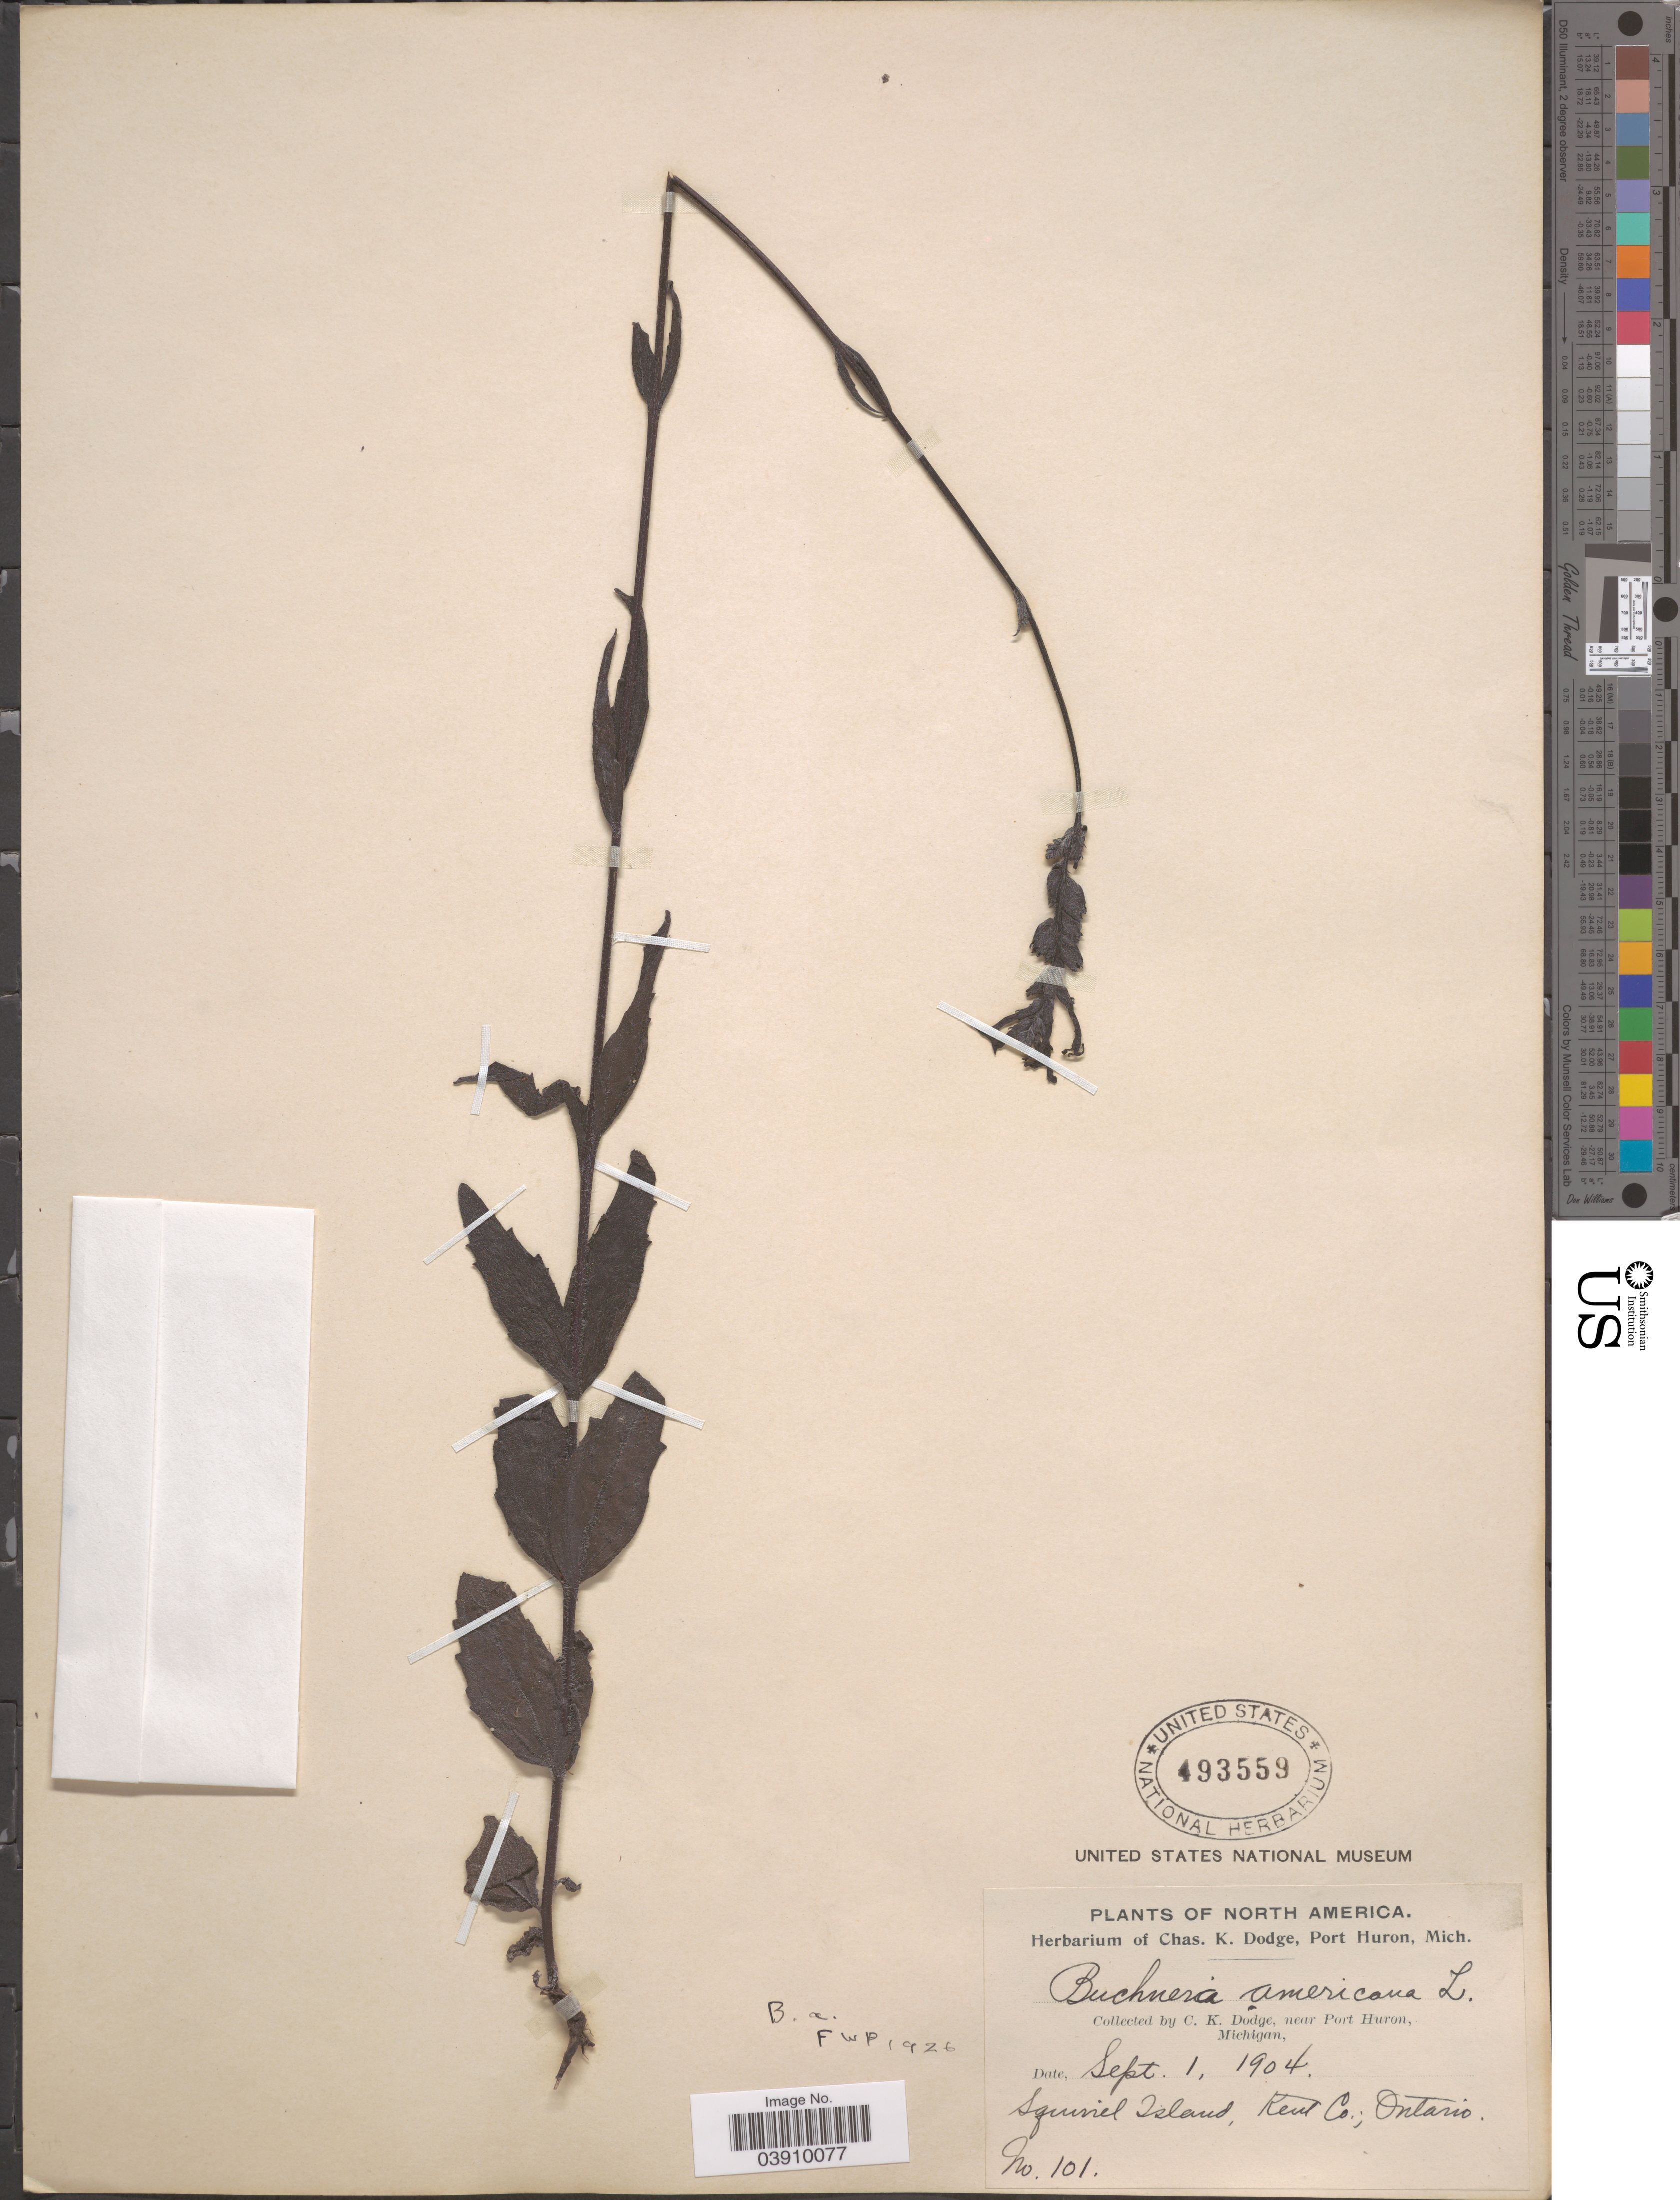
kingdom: Plantae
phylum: Tracheophyta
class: Magnoliopsida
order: Lamiales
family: Orobanchaceae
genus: Buchnera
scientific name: Buchnera americana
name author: L.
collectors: C. Dodge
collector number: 101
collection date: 1904-09-01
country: United States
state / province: Michigan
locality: Near Port Huron. Squirrel Island, Kent Co., Ontario.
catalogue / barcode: US 493559